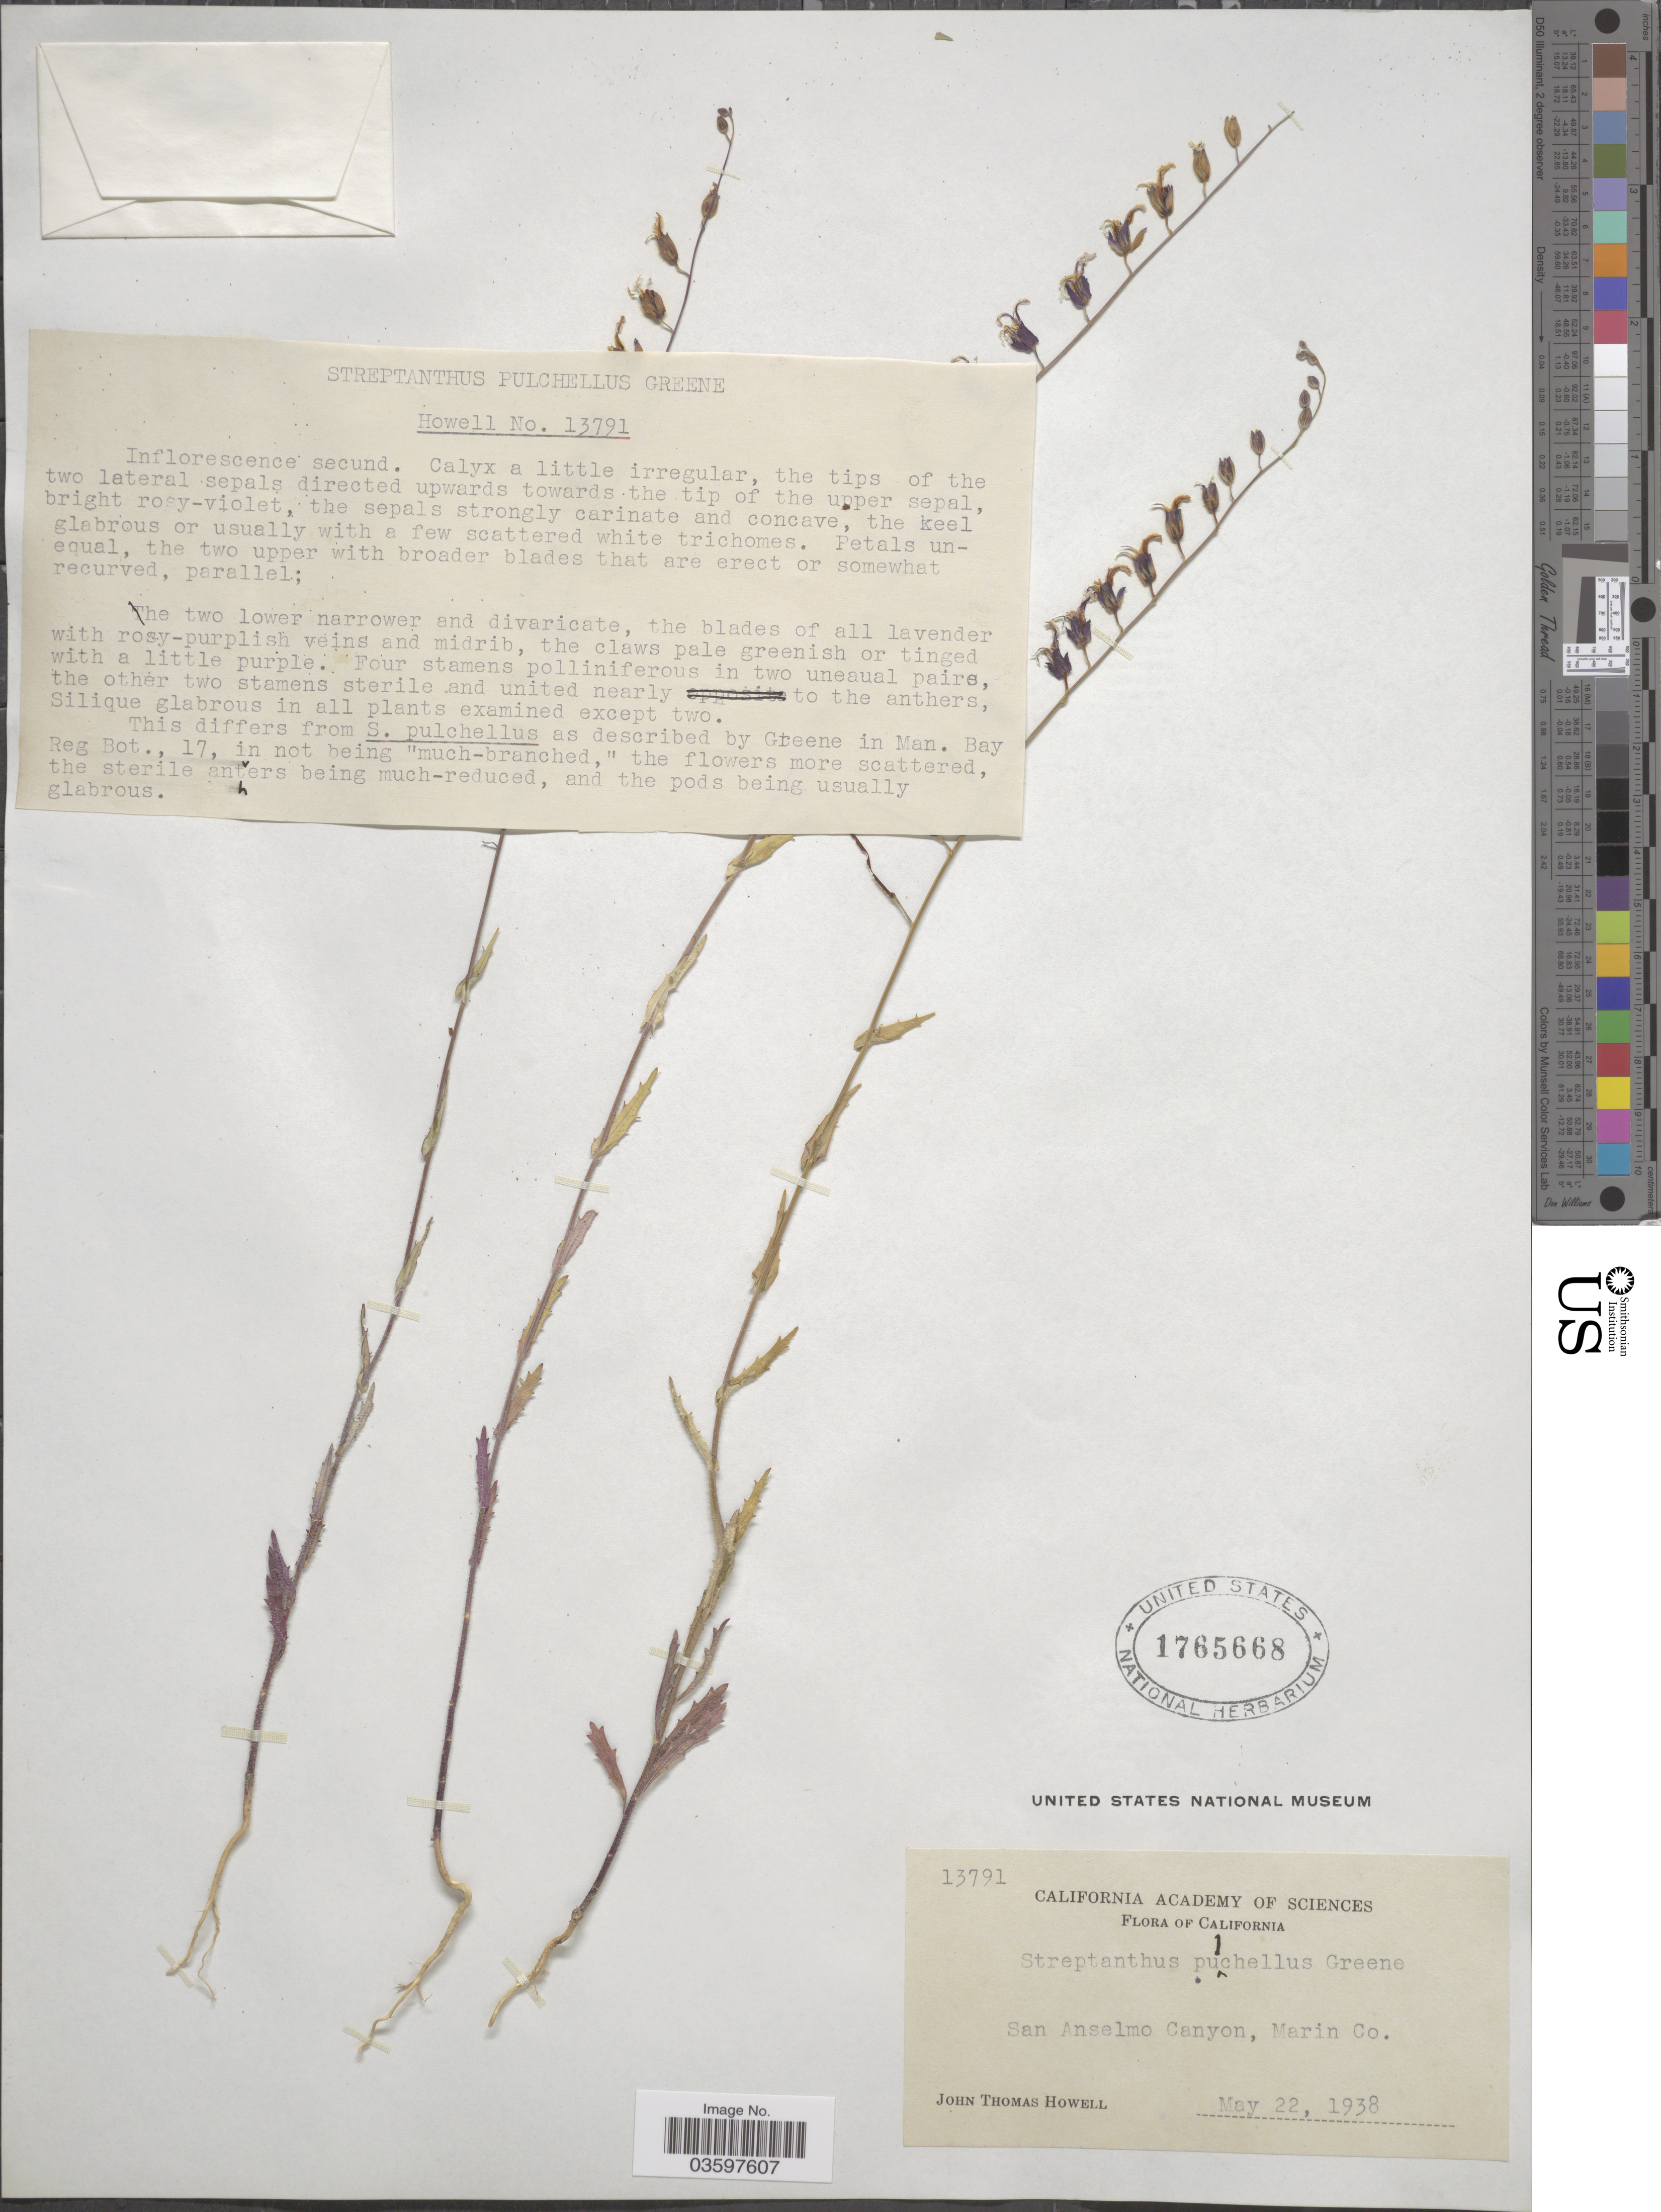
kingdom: Plantae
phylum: Tracheophyta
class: Magnoliopsida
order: Brassicales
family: Brassicaceae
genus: Streptanthus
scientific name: Streptanthus glandulosus subsp. pulchellus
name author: (Greene) Jeps.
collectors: J. T. Howell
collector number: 13791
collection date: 1938-05-22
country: United States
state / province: California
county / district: Marin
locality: San Anselmo Canyon, Marin Co.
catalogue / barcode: US 1765668